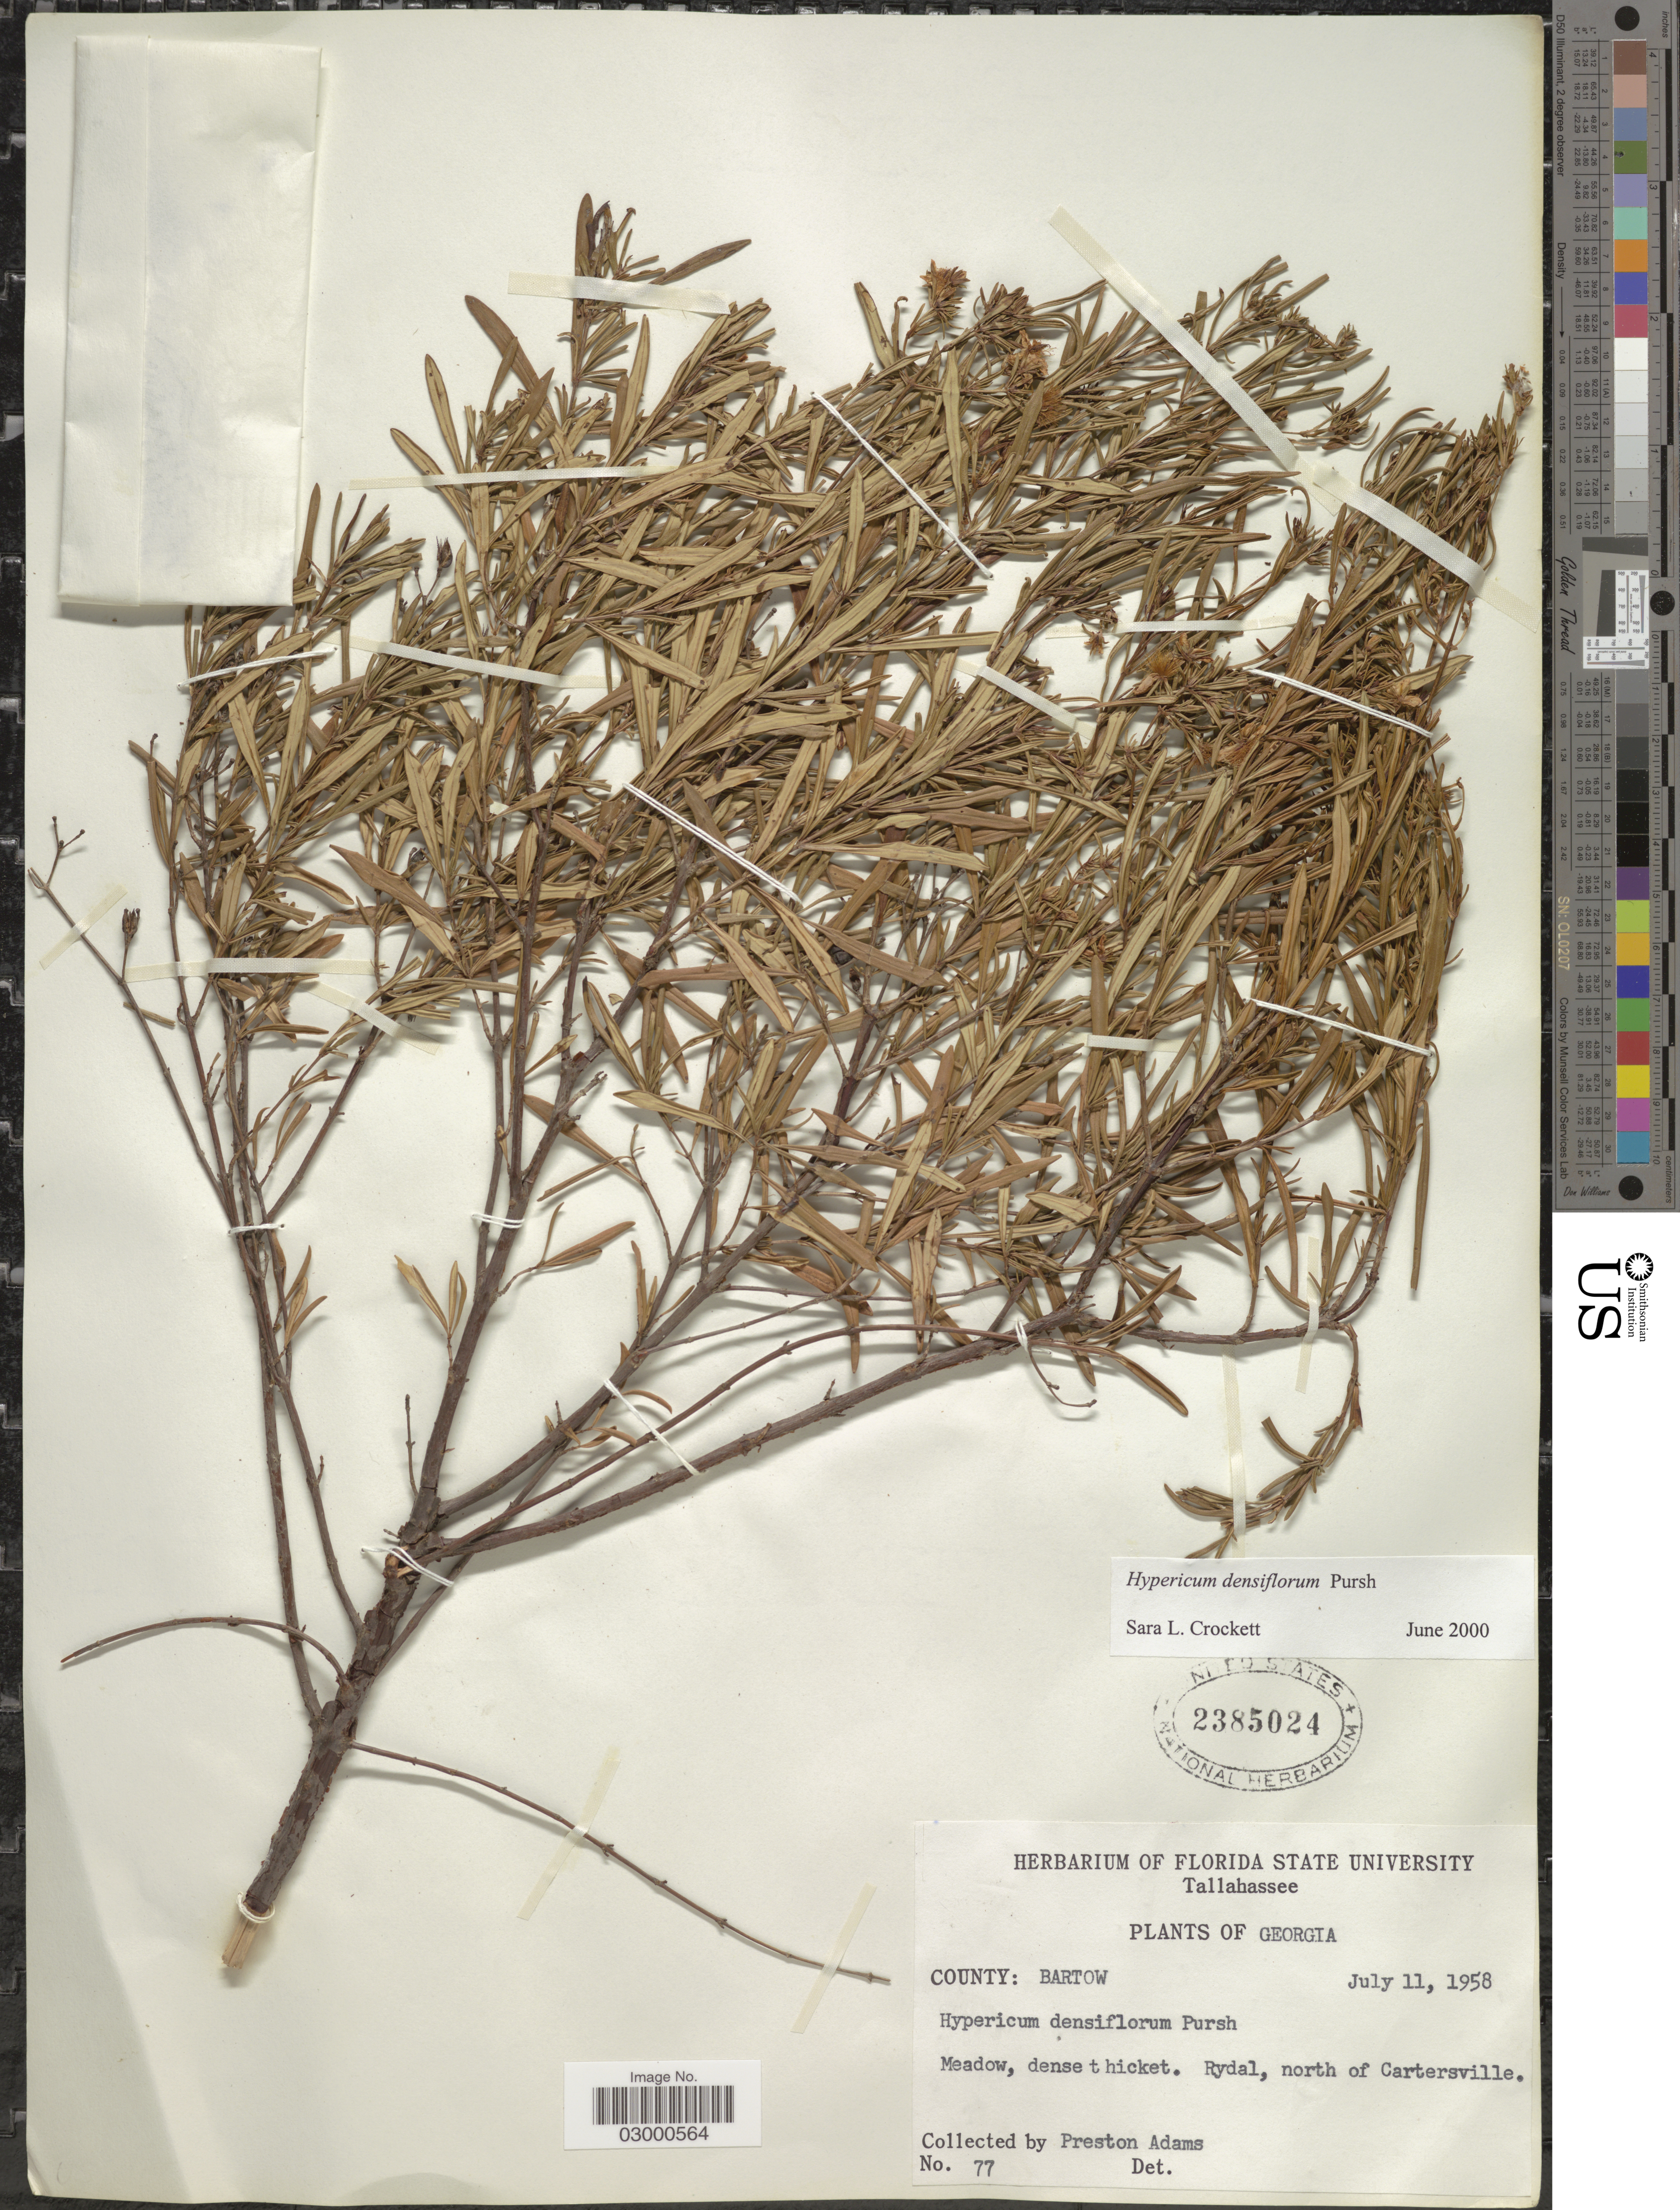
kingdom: Plantae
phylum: Tracheophyta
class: Magnoliopsida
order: Malpighiales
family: Hypericaceae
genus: Hypericum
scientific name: Hypericum densiflorum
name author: Pursh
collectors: P. Adams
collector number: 77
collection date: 1958-07-11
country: United States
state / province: Georgia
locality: County: Bartow, Rydal, north of Cartersville.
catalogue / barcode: US 2385024